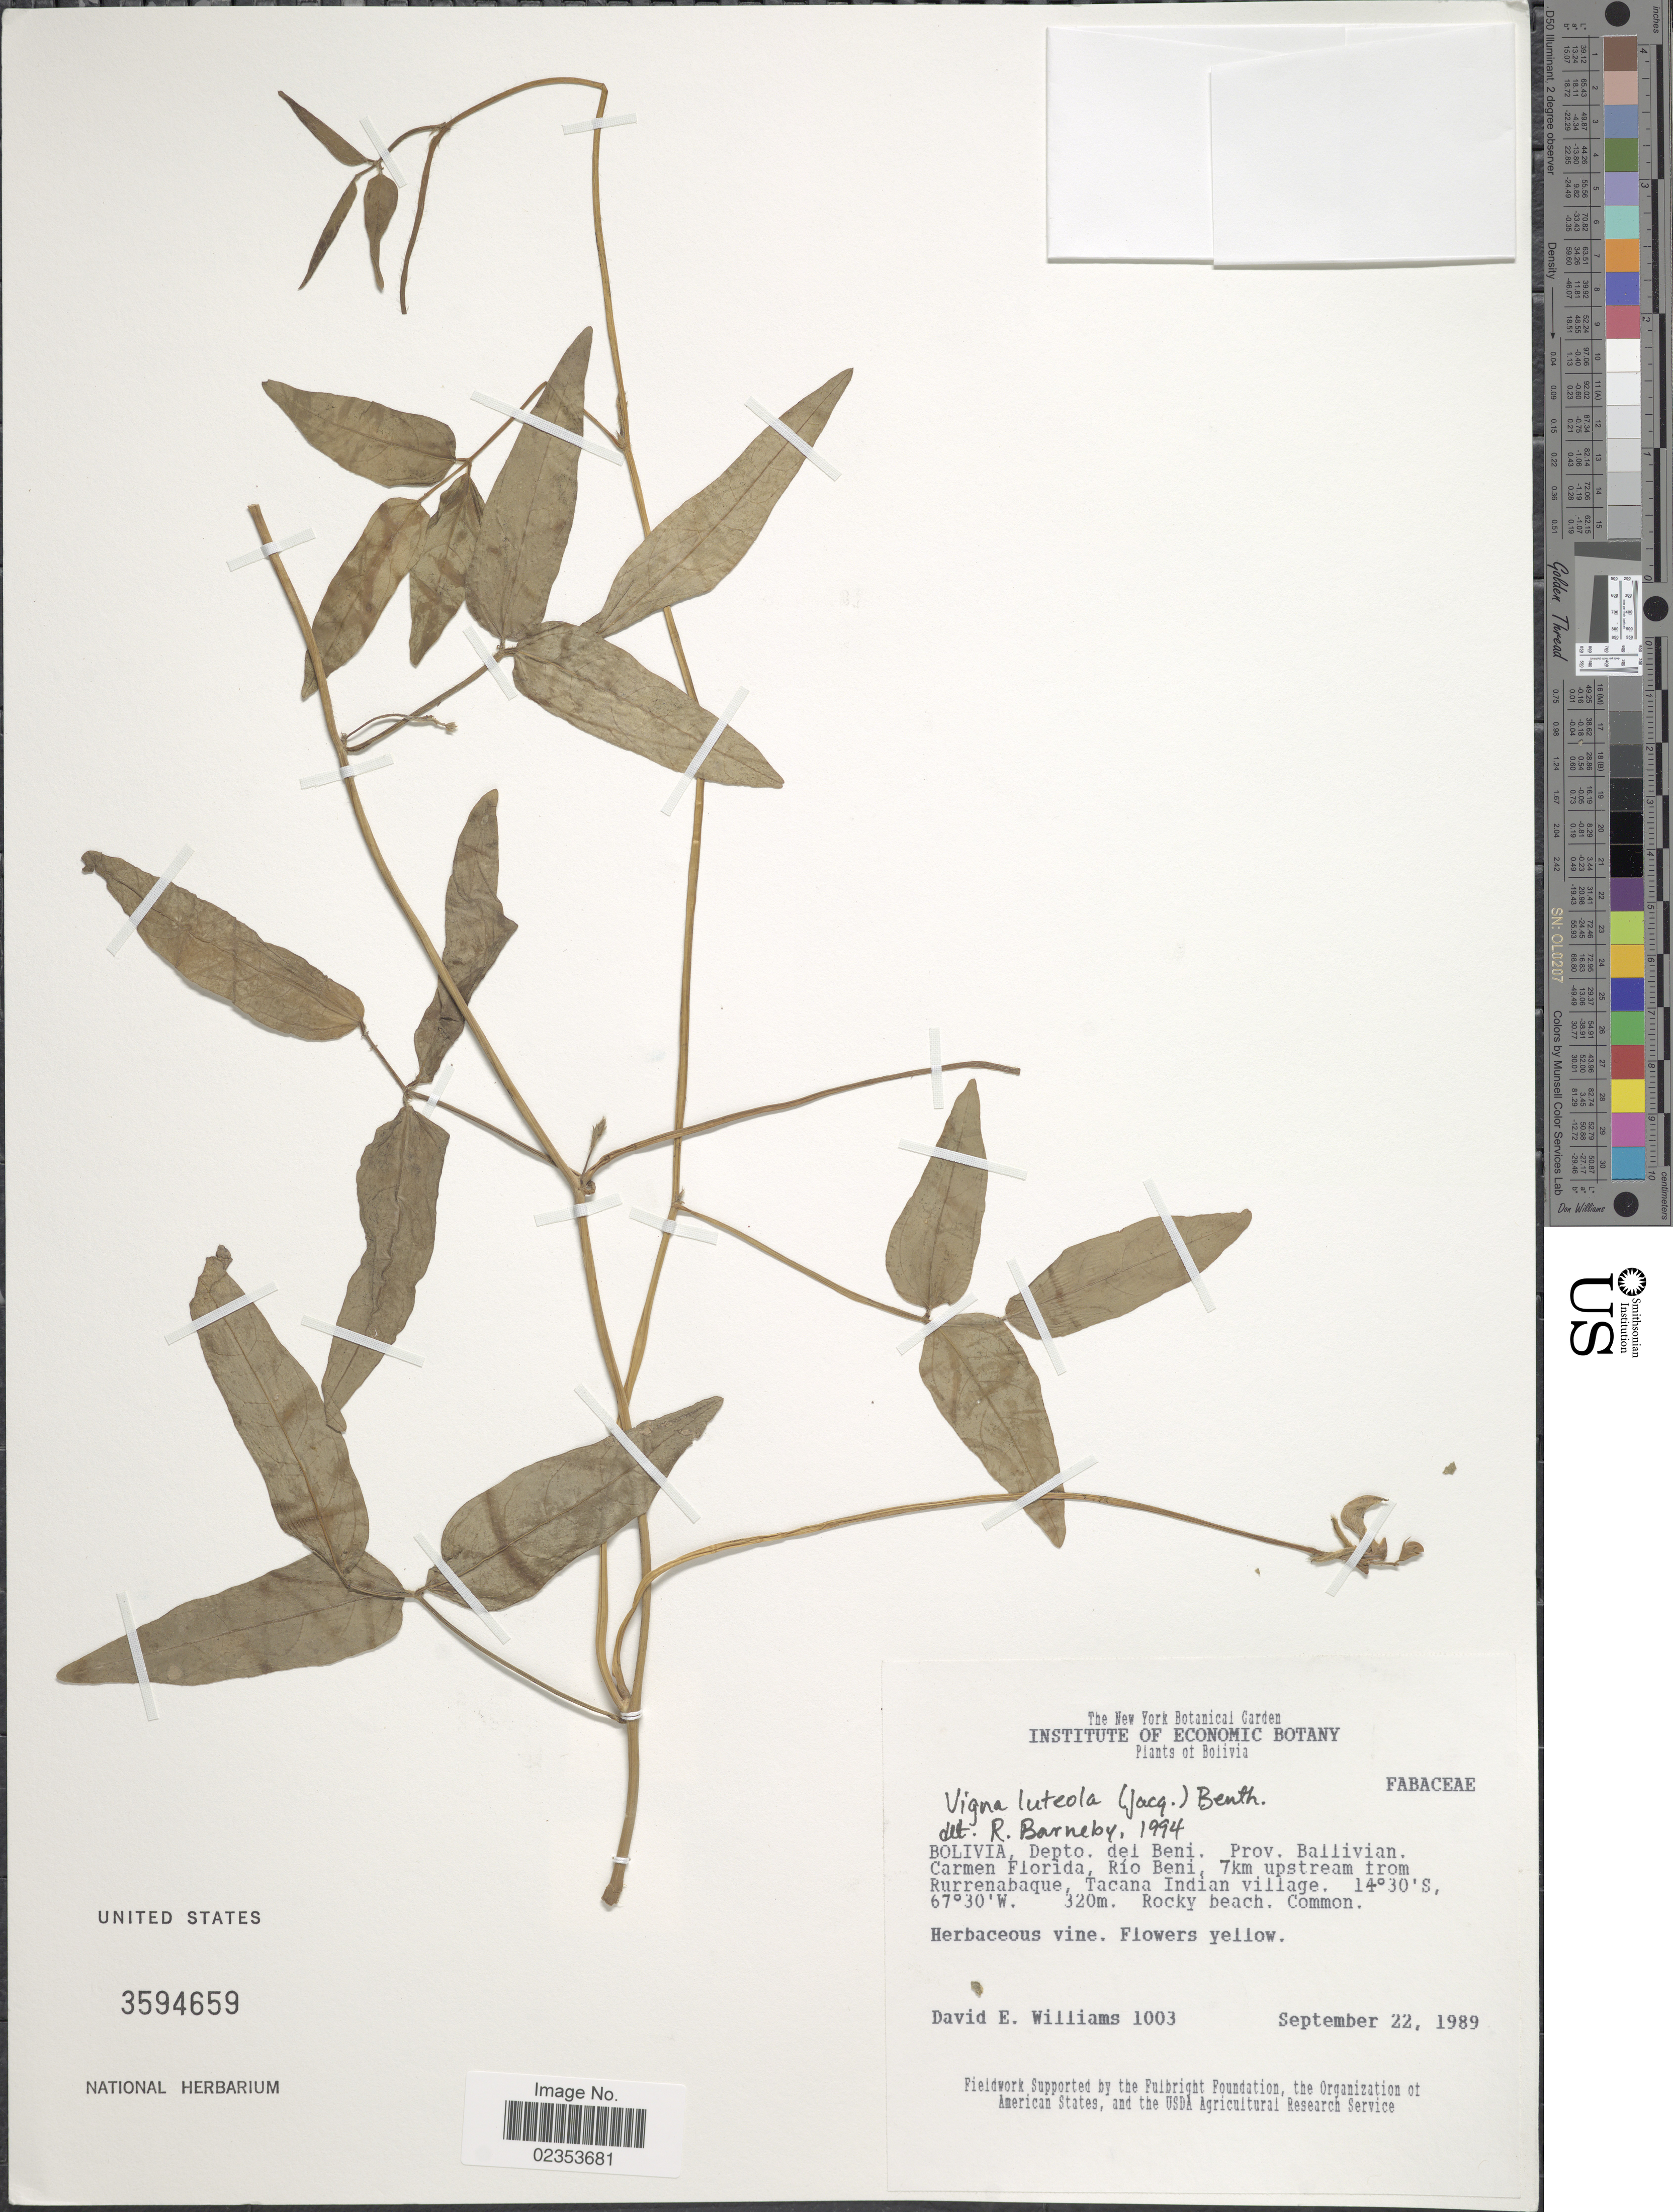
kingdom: Plantae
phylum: Tracheophyta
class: Magnoliopsida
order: Fabales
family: Fabaceae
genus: Vigna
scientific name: Vigna repens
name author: (L.) Kuntze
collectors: D. E. Williams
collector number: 1003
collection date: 1989-09-22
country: Bolivia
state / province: Beni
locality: Depto. del Beni. Prov. Ballivian. Carmen Florida, Rio Beni, 7km upstream from Rurrenabaque, Tacana Indian Village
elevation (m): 320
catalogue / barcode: US 3594659